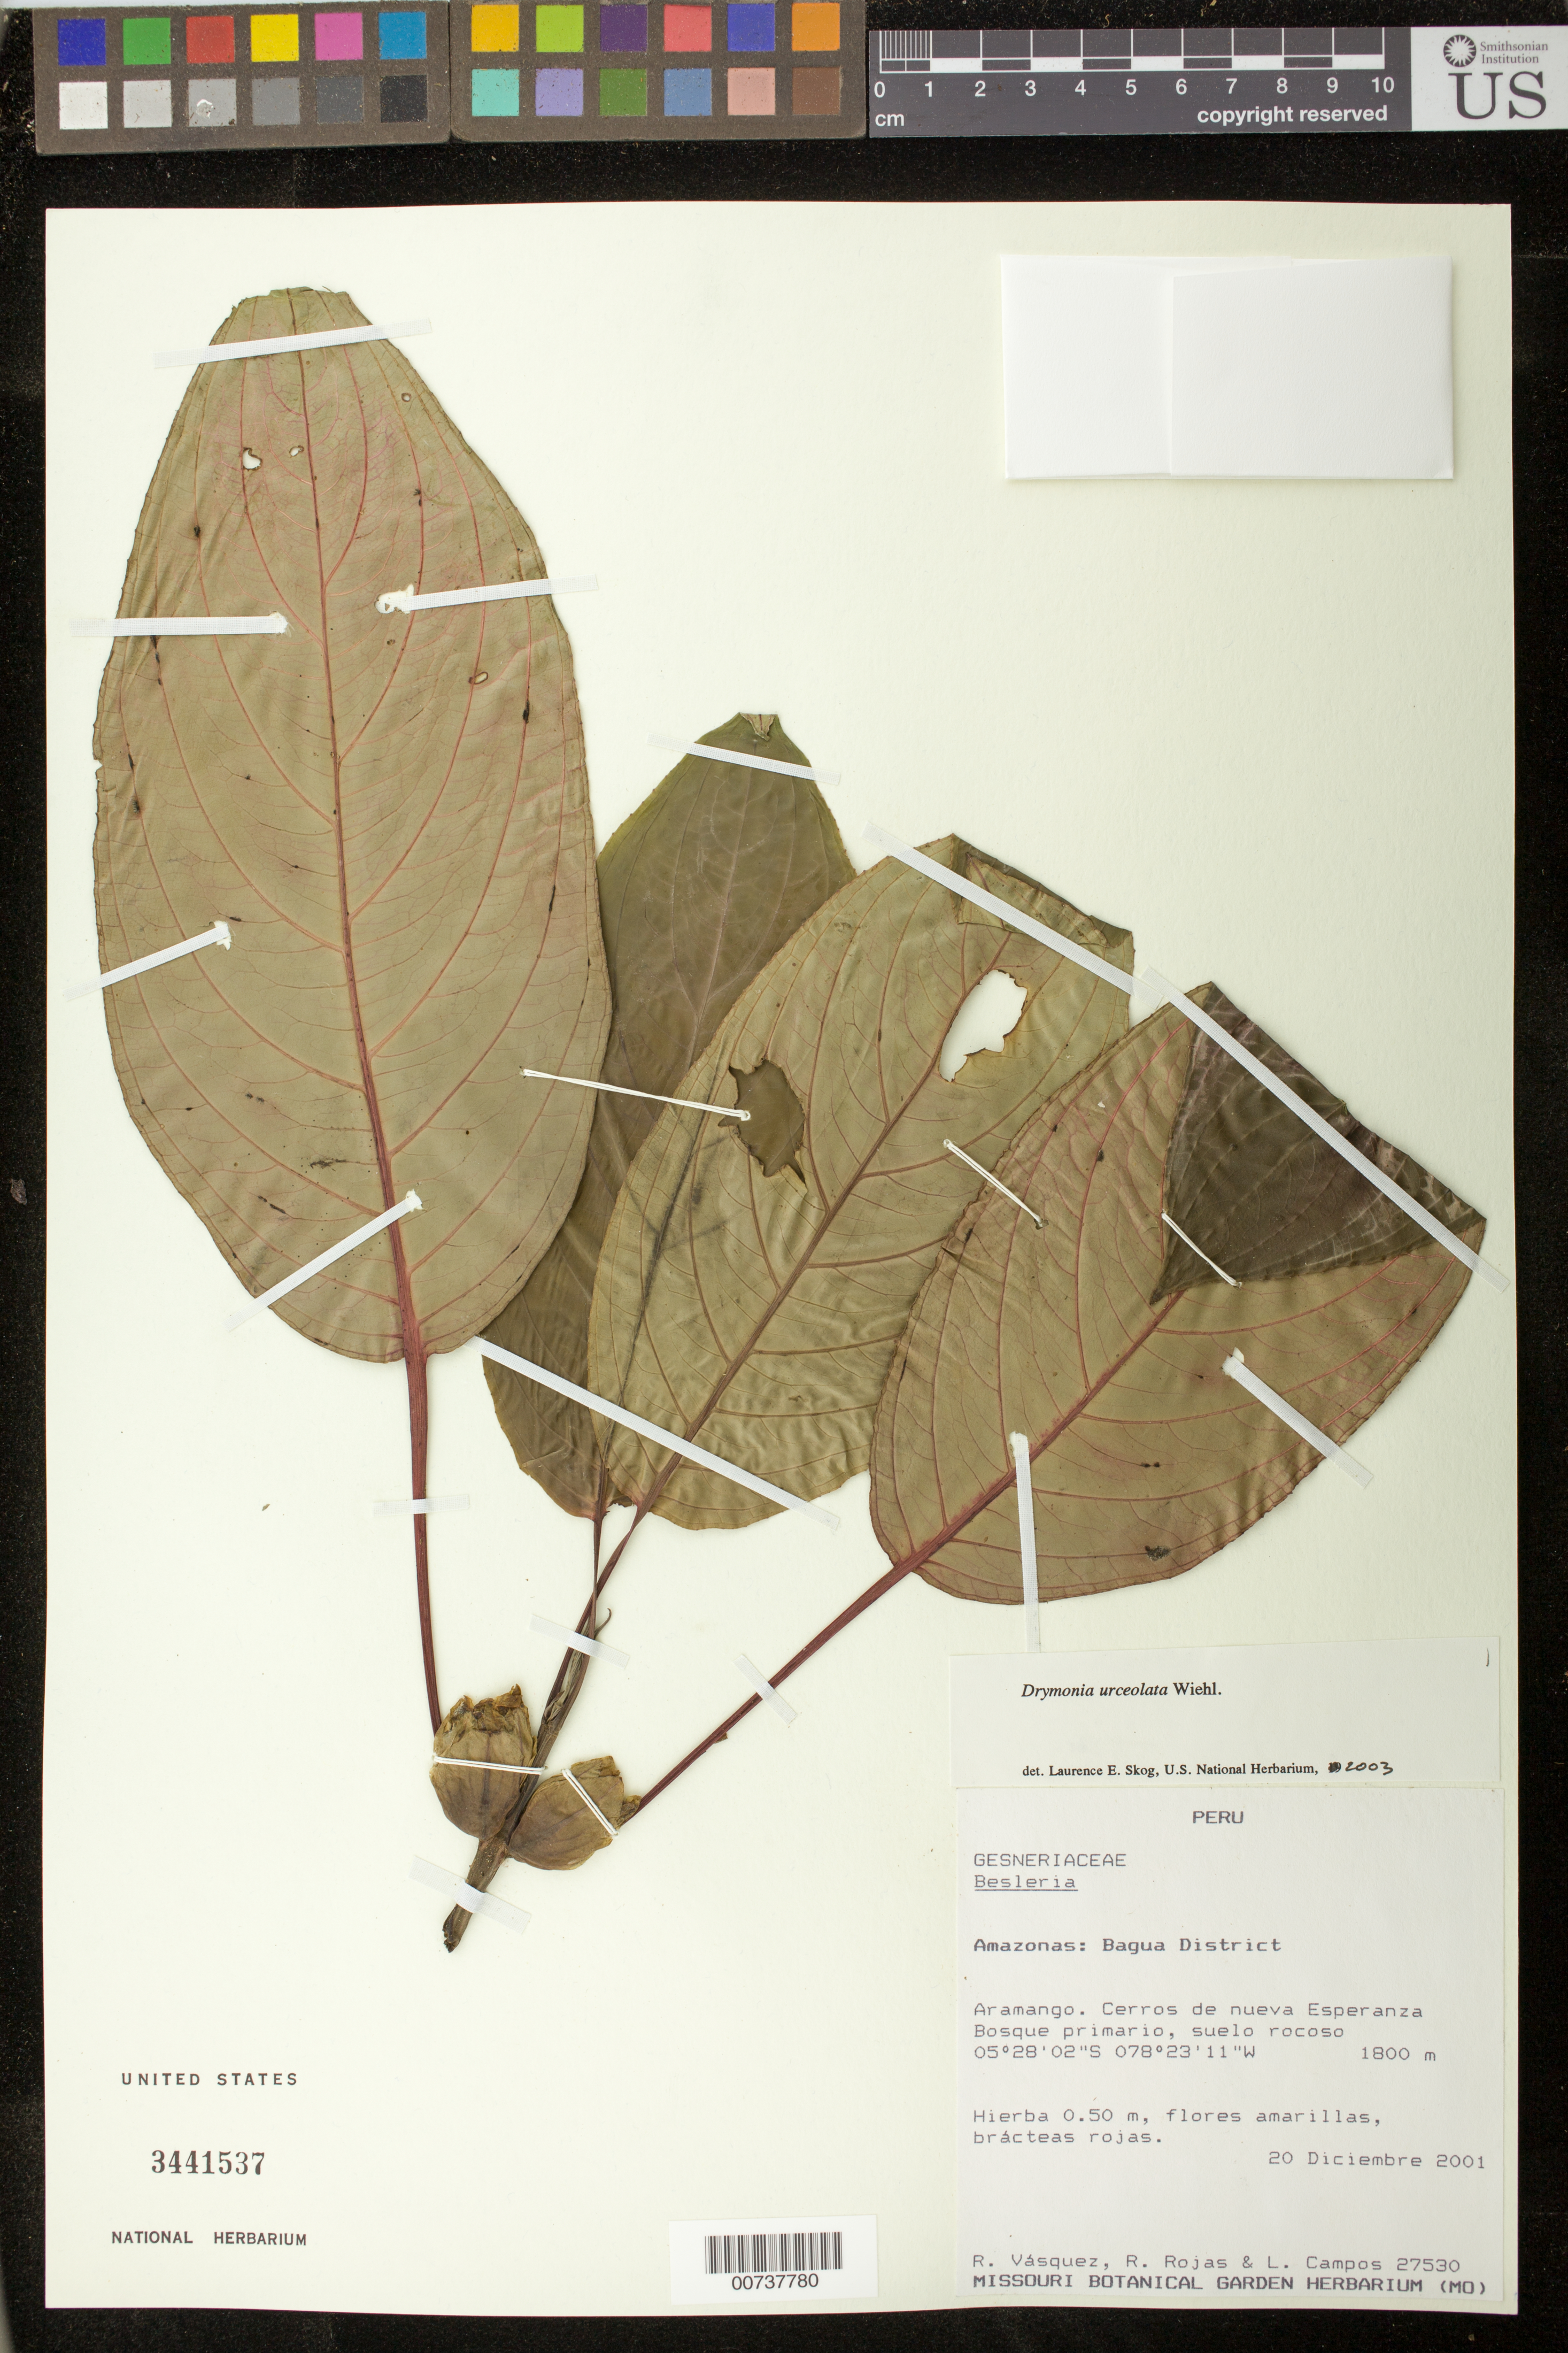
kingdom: Plantae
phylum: Tracheophyta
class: Magnoliopsida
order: Lamiales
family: Gesneriaceae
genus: Drymonia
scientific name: Drymonia urceolata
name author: Wiehler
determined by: Skog, Laurence E.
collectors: R. Vásquez, R. Rojas & L. Campos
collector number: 27530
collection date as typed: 20 Dec 2001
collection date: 2001-12-20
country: Peru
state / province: Amazonas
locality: Bagua District, Aramango, cerros de nueva Esperanza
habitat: Bosque primario, suelo rocoso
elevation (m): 1800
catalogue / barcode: US 3441537